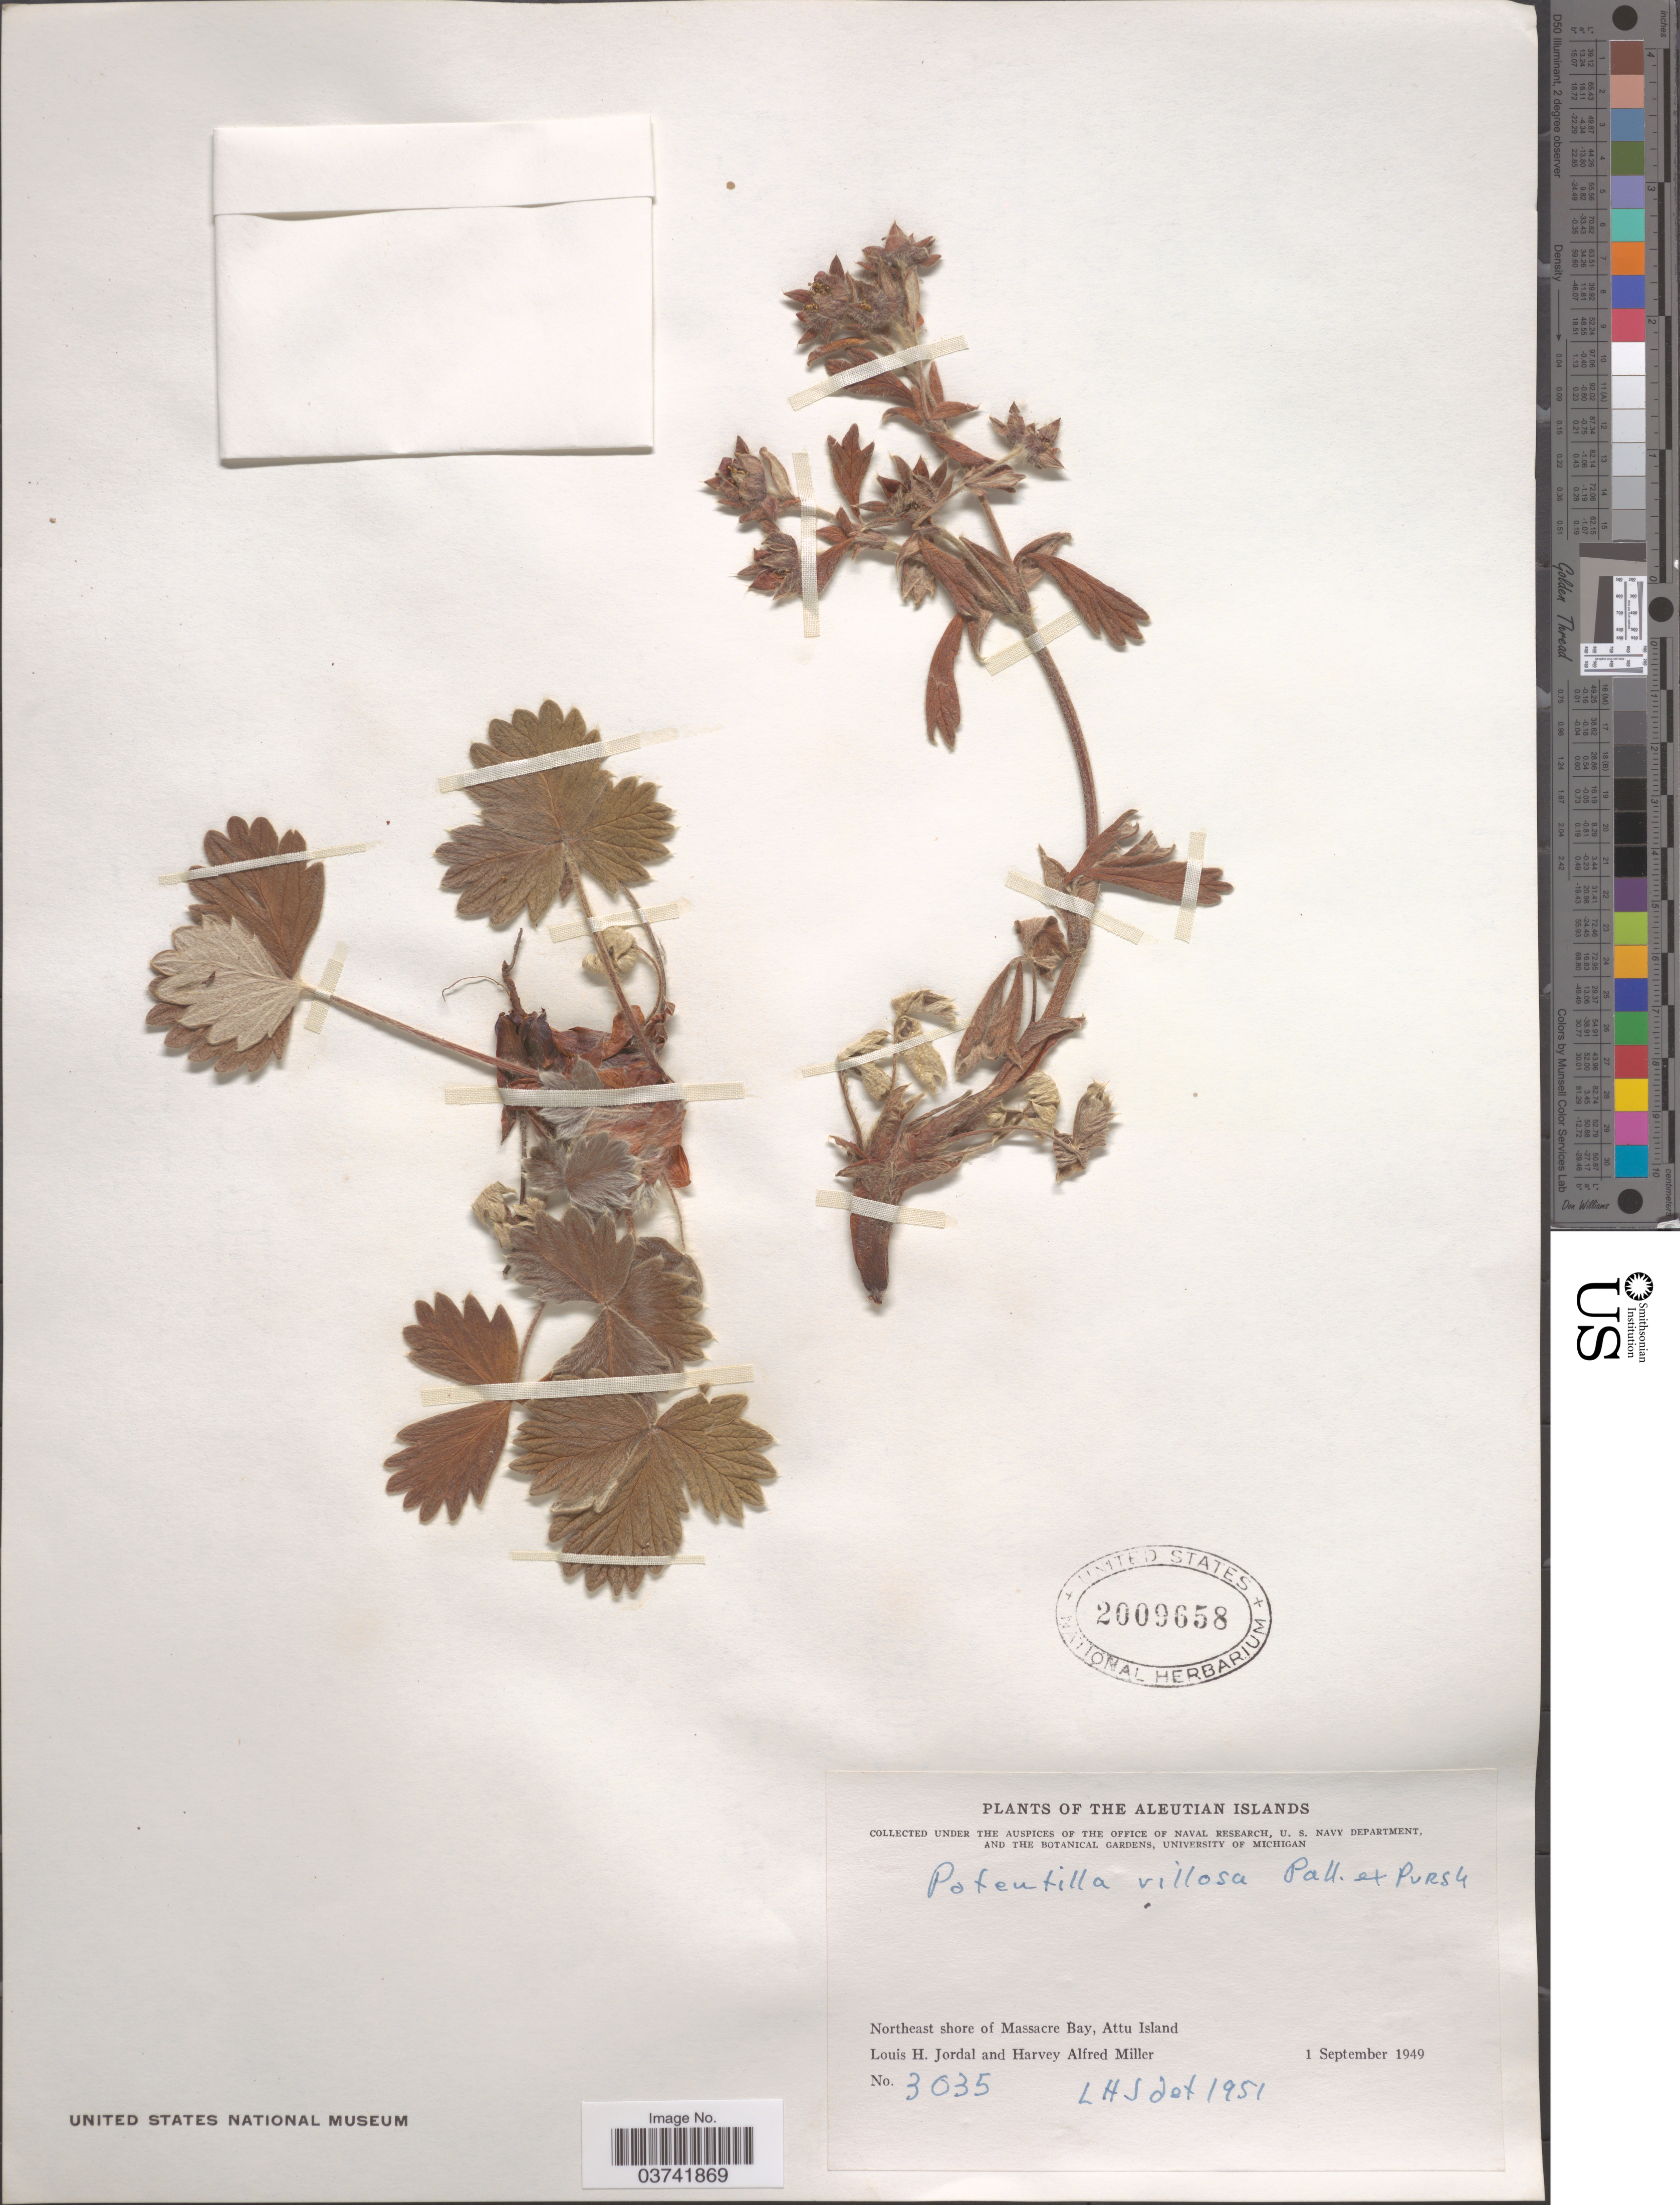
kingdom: Plantae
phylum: Tracheophyta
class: Magnoliopsida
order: Rosales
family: Rosaceae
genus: Potentilla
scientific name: Potentilla villosa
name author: Pall. ex Pursh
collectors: L. Jordal & H. A. Miller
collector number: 3035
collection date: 1949-09-01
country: United States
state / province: Alaska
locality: Aleutian Islands. Northeast shore of Massacre Bay, Attu Island.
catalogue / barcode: US 2009658